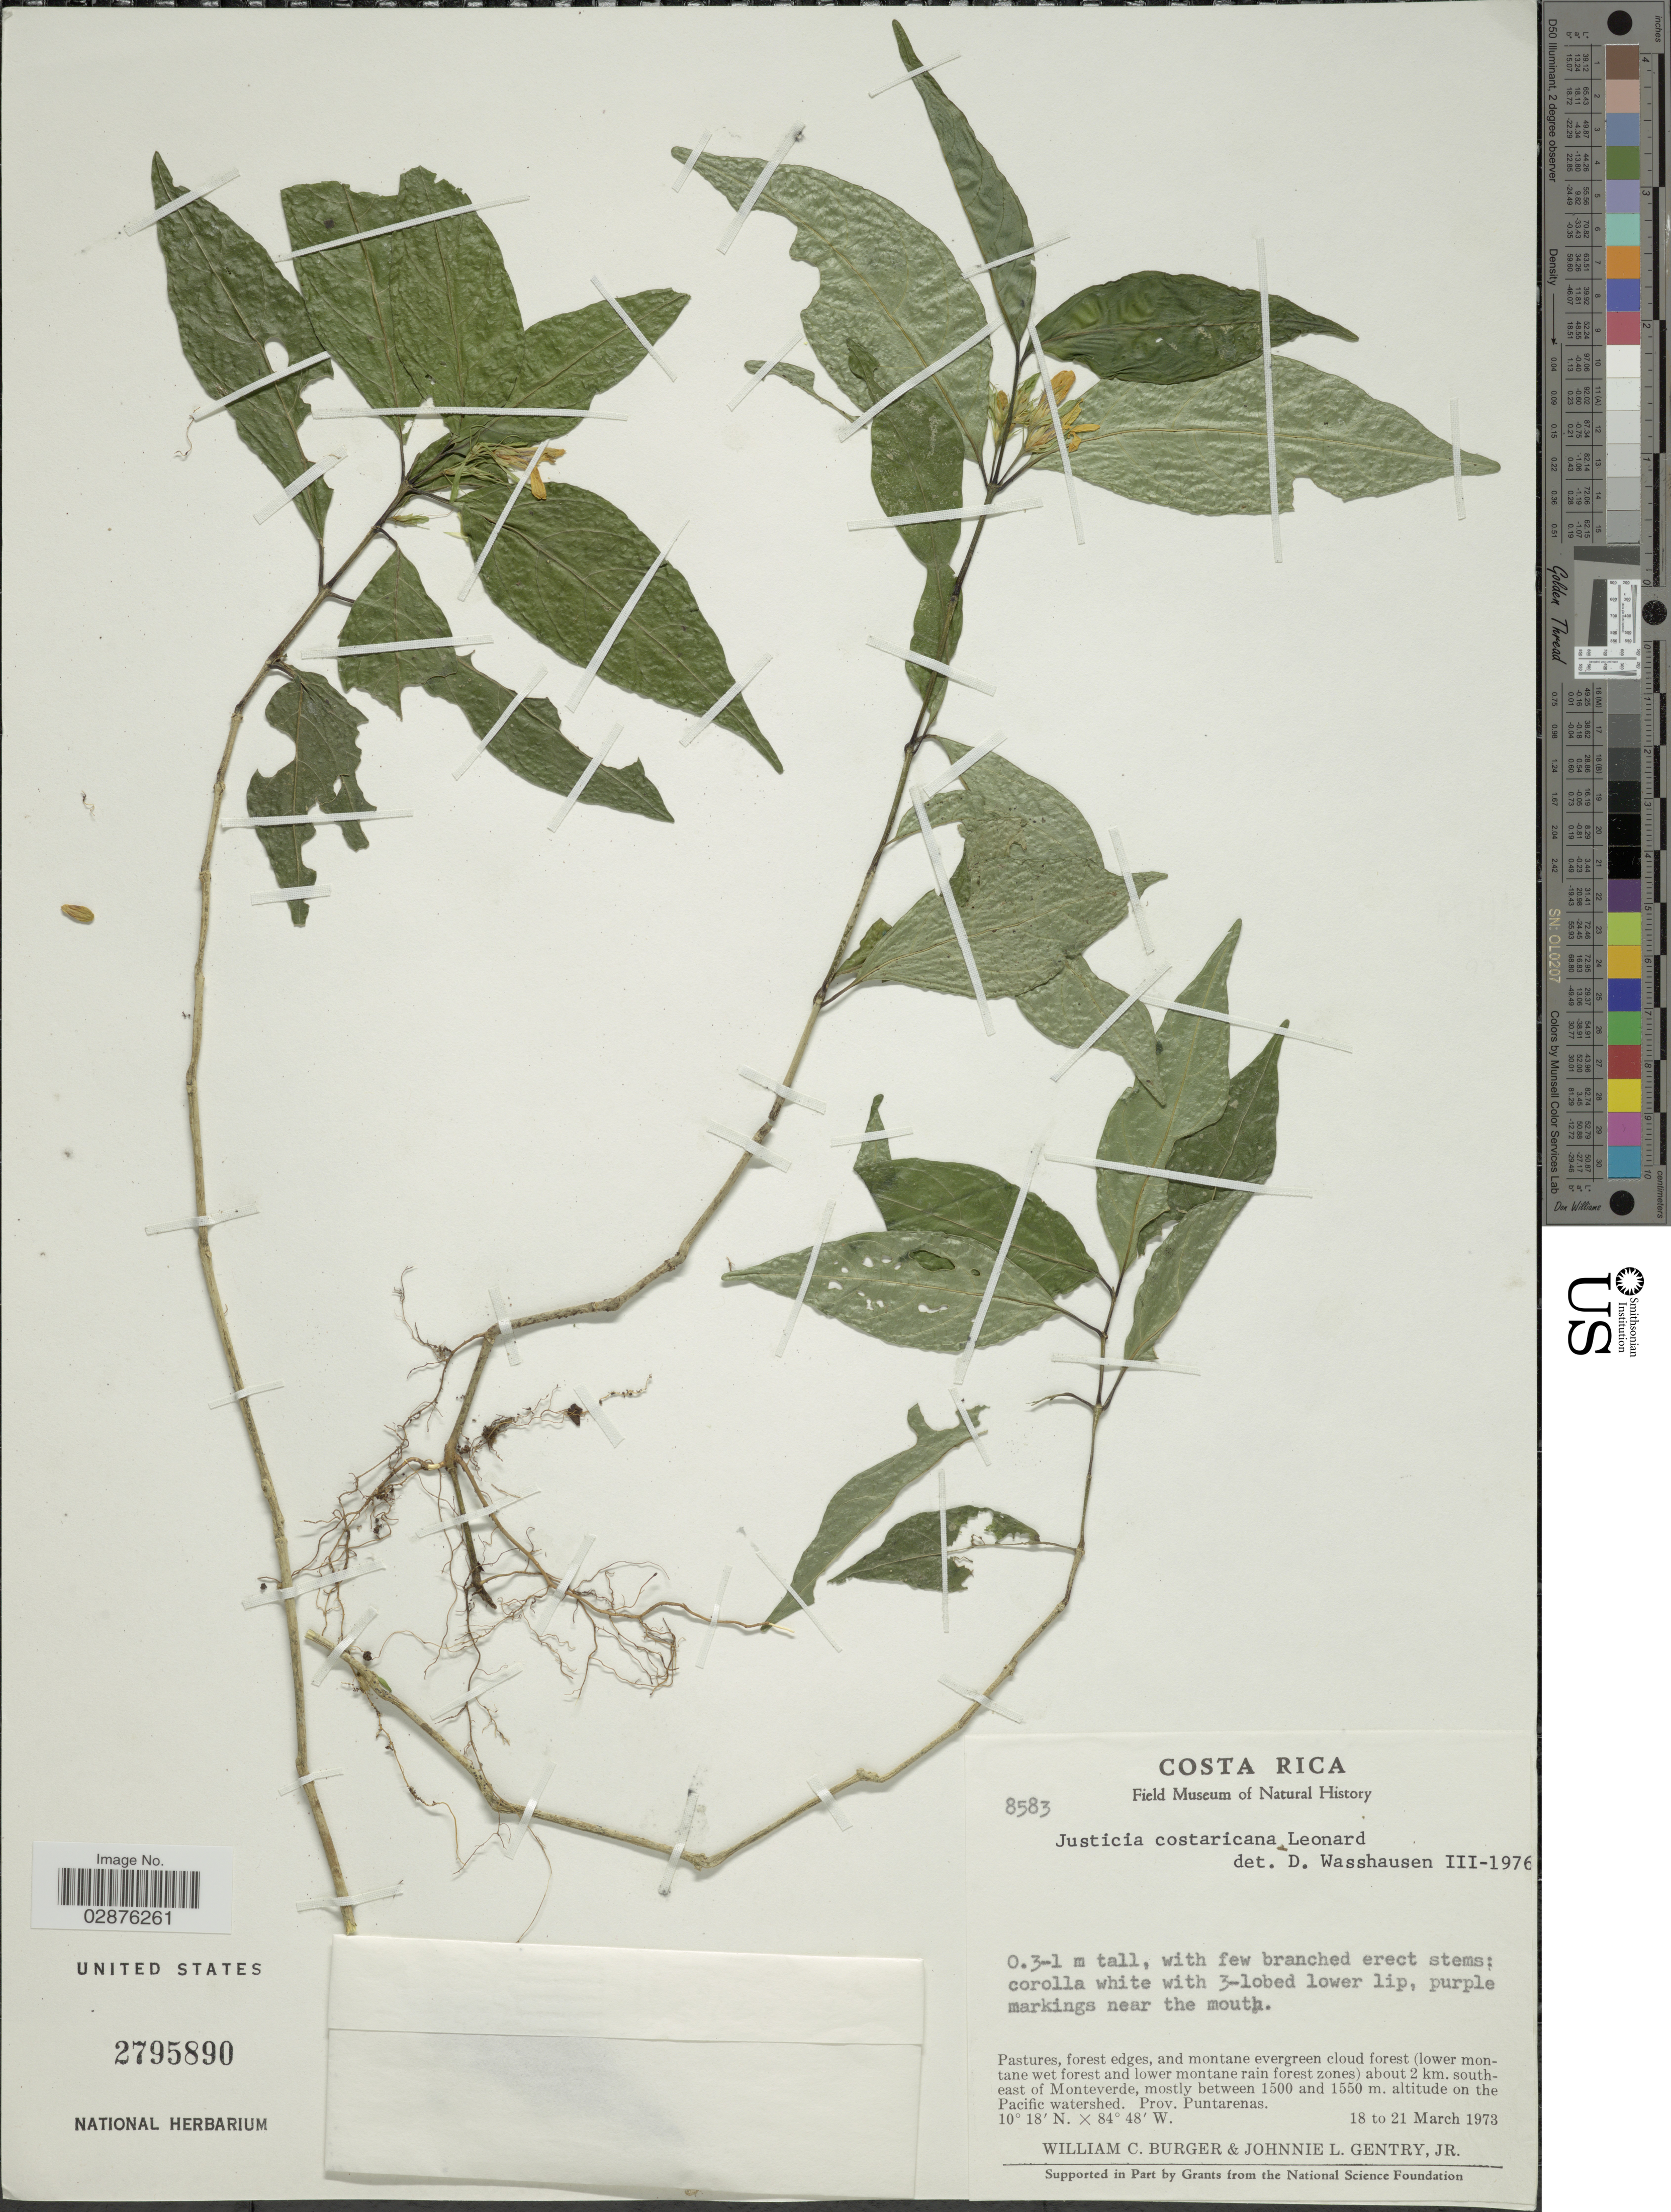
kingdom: Plantae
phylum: Tracheophyta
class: Magnoliopsida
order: Lamiales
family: Acanthaceae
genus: Justicia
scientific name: Justicia costaricana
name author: Leonard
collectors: W. Burger & J. L. Gentry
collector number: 8583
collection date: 1973-03-18/1973-03-21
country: Costa Rica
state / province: Puntarenas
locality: About 2 km. southeast of Monteverde. altitude on the Pacific watershed.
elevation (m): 1500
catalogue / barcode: US 2795890